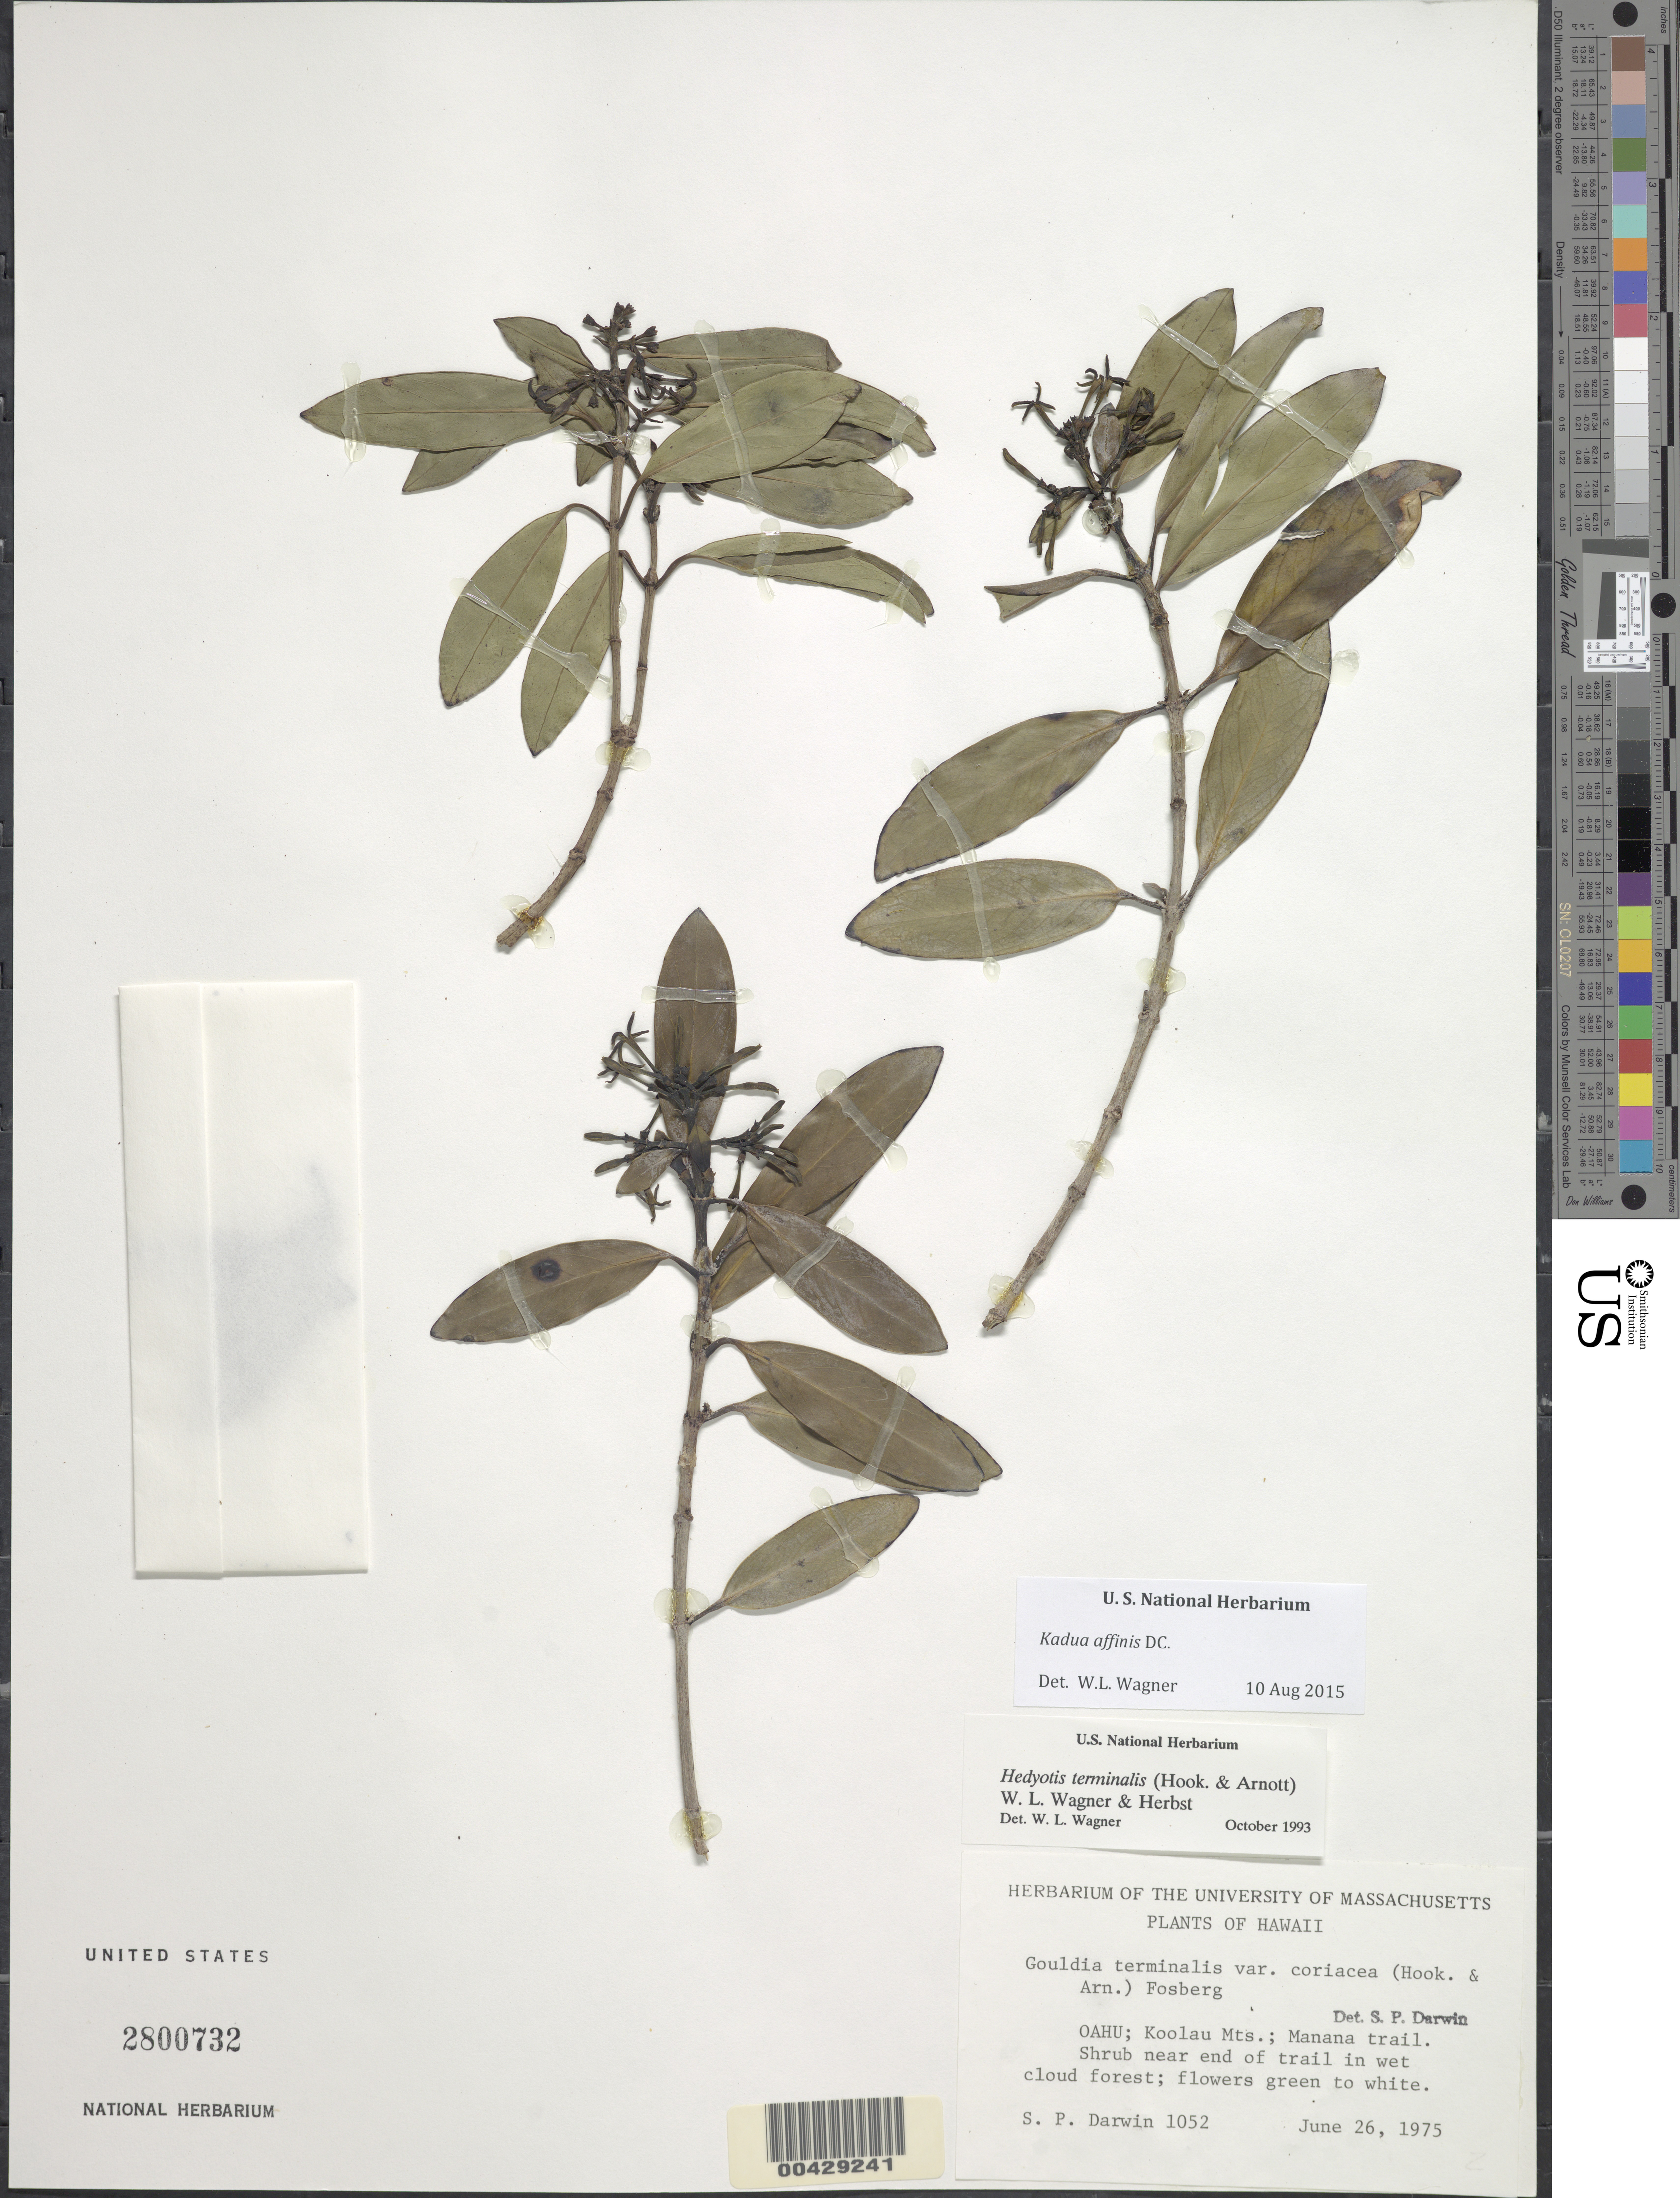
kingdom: Plantae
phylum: Tracheophyta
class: Magnoliopsida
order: Gentianales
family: Rubiaceae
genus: Kadua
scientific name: Kadua affinis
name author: DC.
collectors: S. P. Darwin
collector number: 1052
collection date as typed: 26 Jun 1975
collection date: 1975-06-26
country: United States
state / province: Hawaii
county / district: Honolulu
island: Oahu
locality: Koolau Mountains, Manana trail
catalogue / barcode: US 2800732